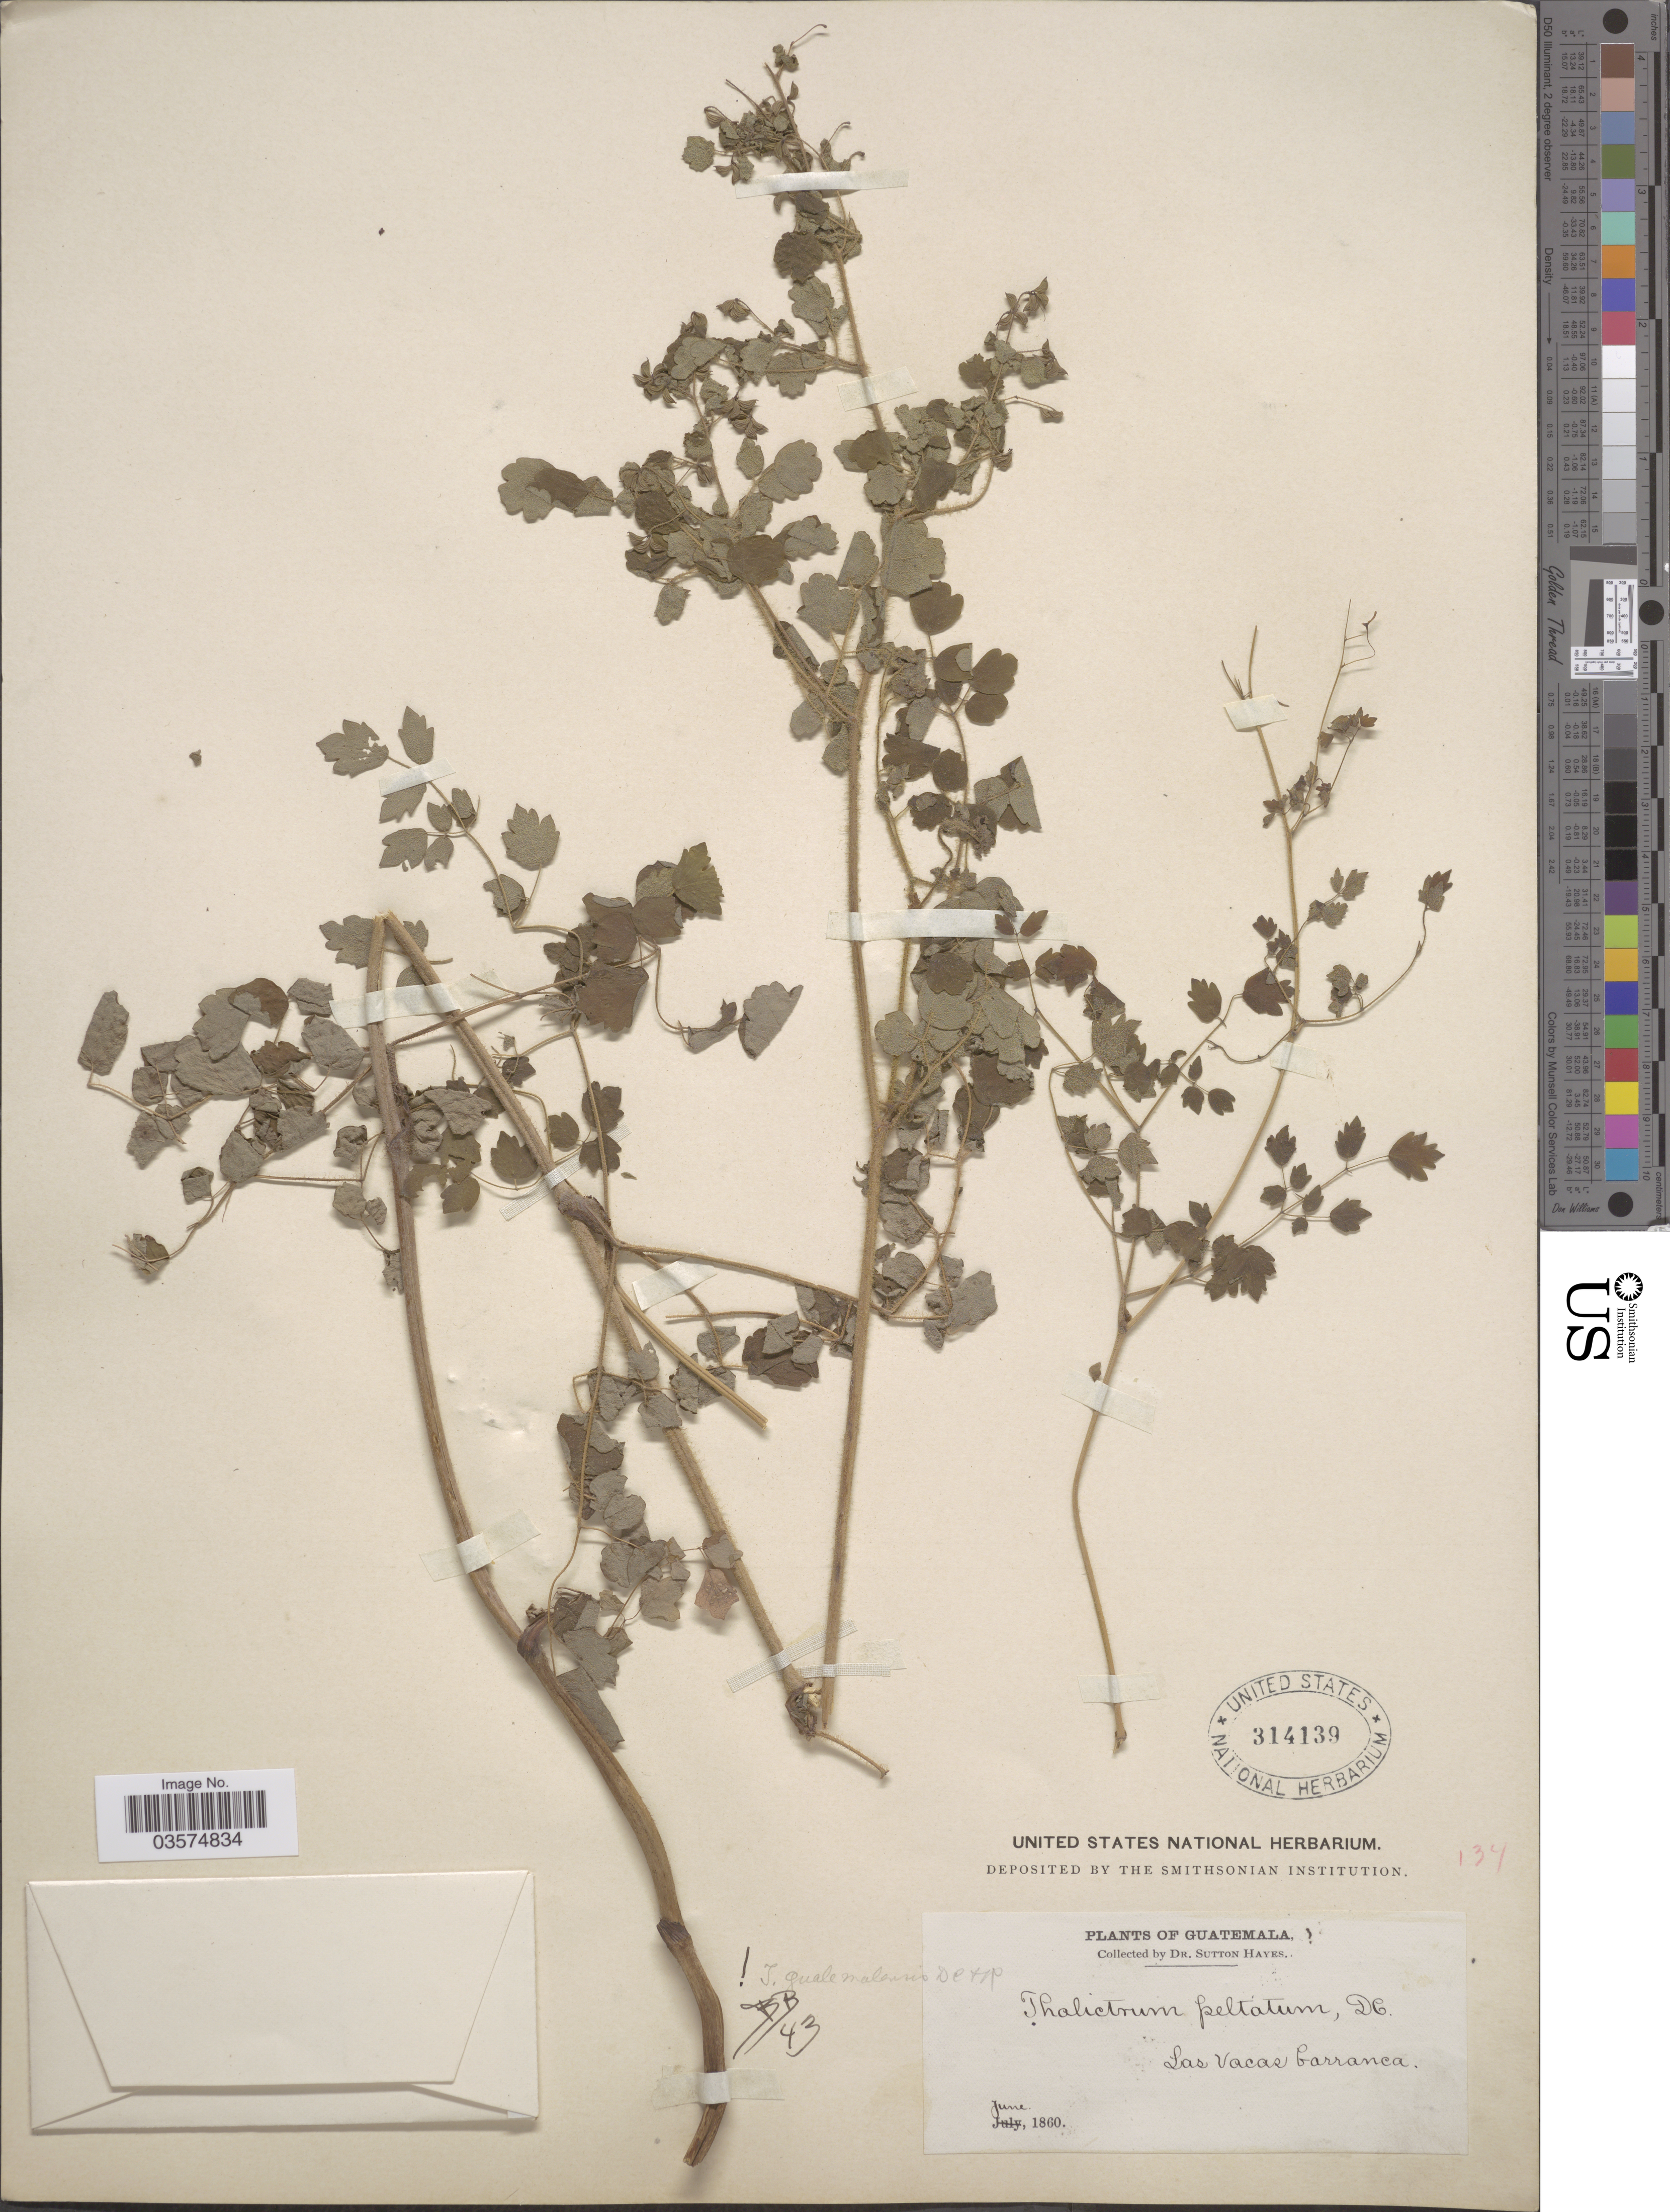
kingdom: Plantae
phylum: Tracheophyta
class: Magnoliopsida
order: Ranunculales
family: Ranunculaceae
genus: Thalictrum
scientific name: Thalictrum peltatum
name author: DC.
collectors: S. Hayes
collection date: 1860-06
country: Guatemala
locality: Las Vacas barranea.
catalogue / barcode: US 314139